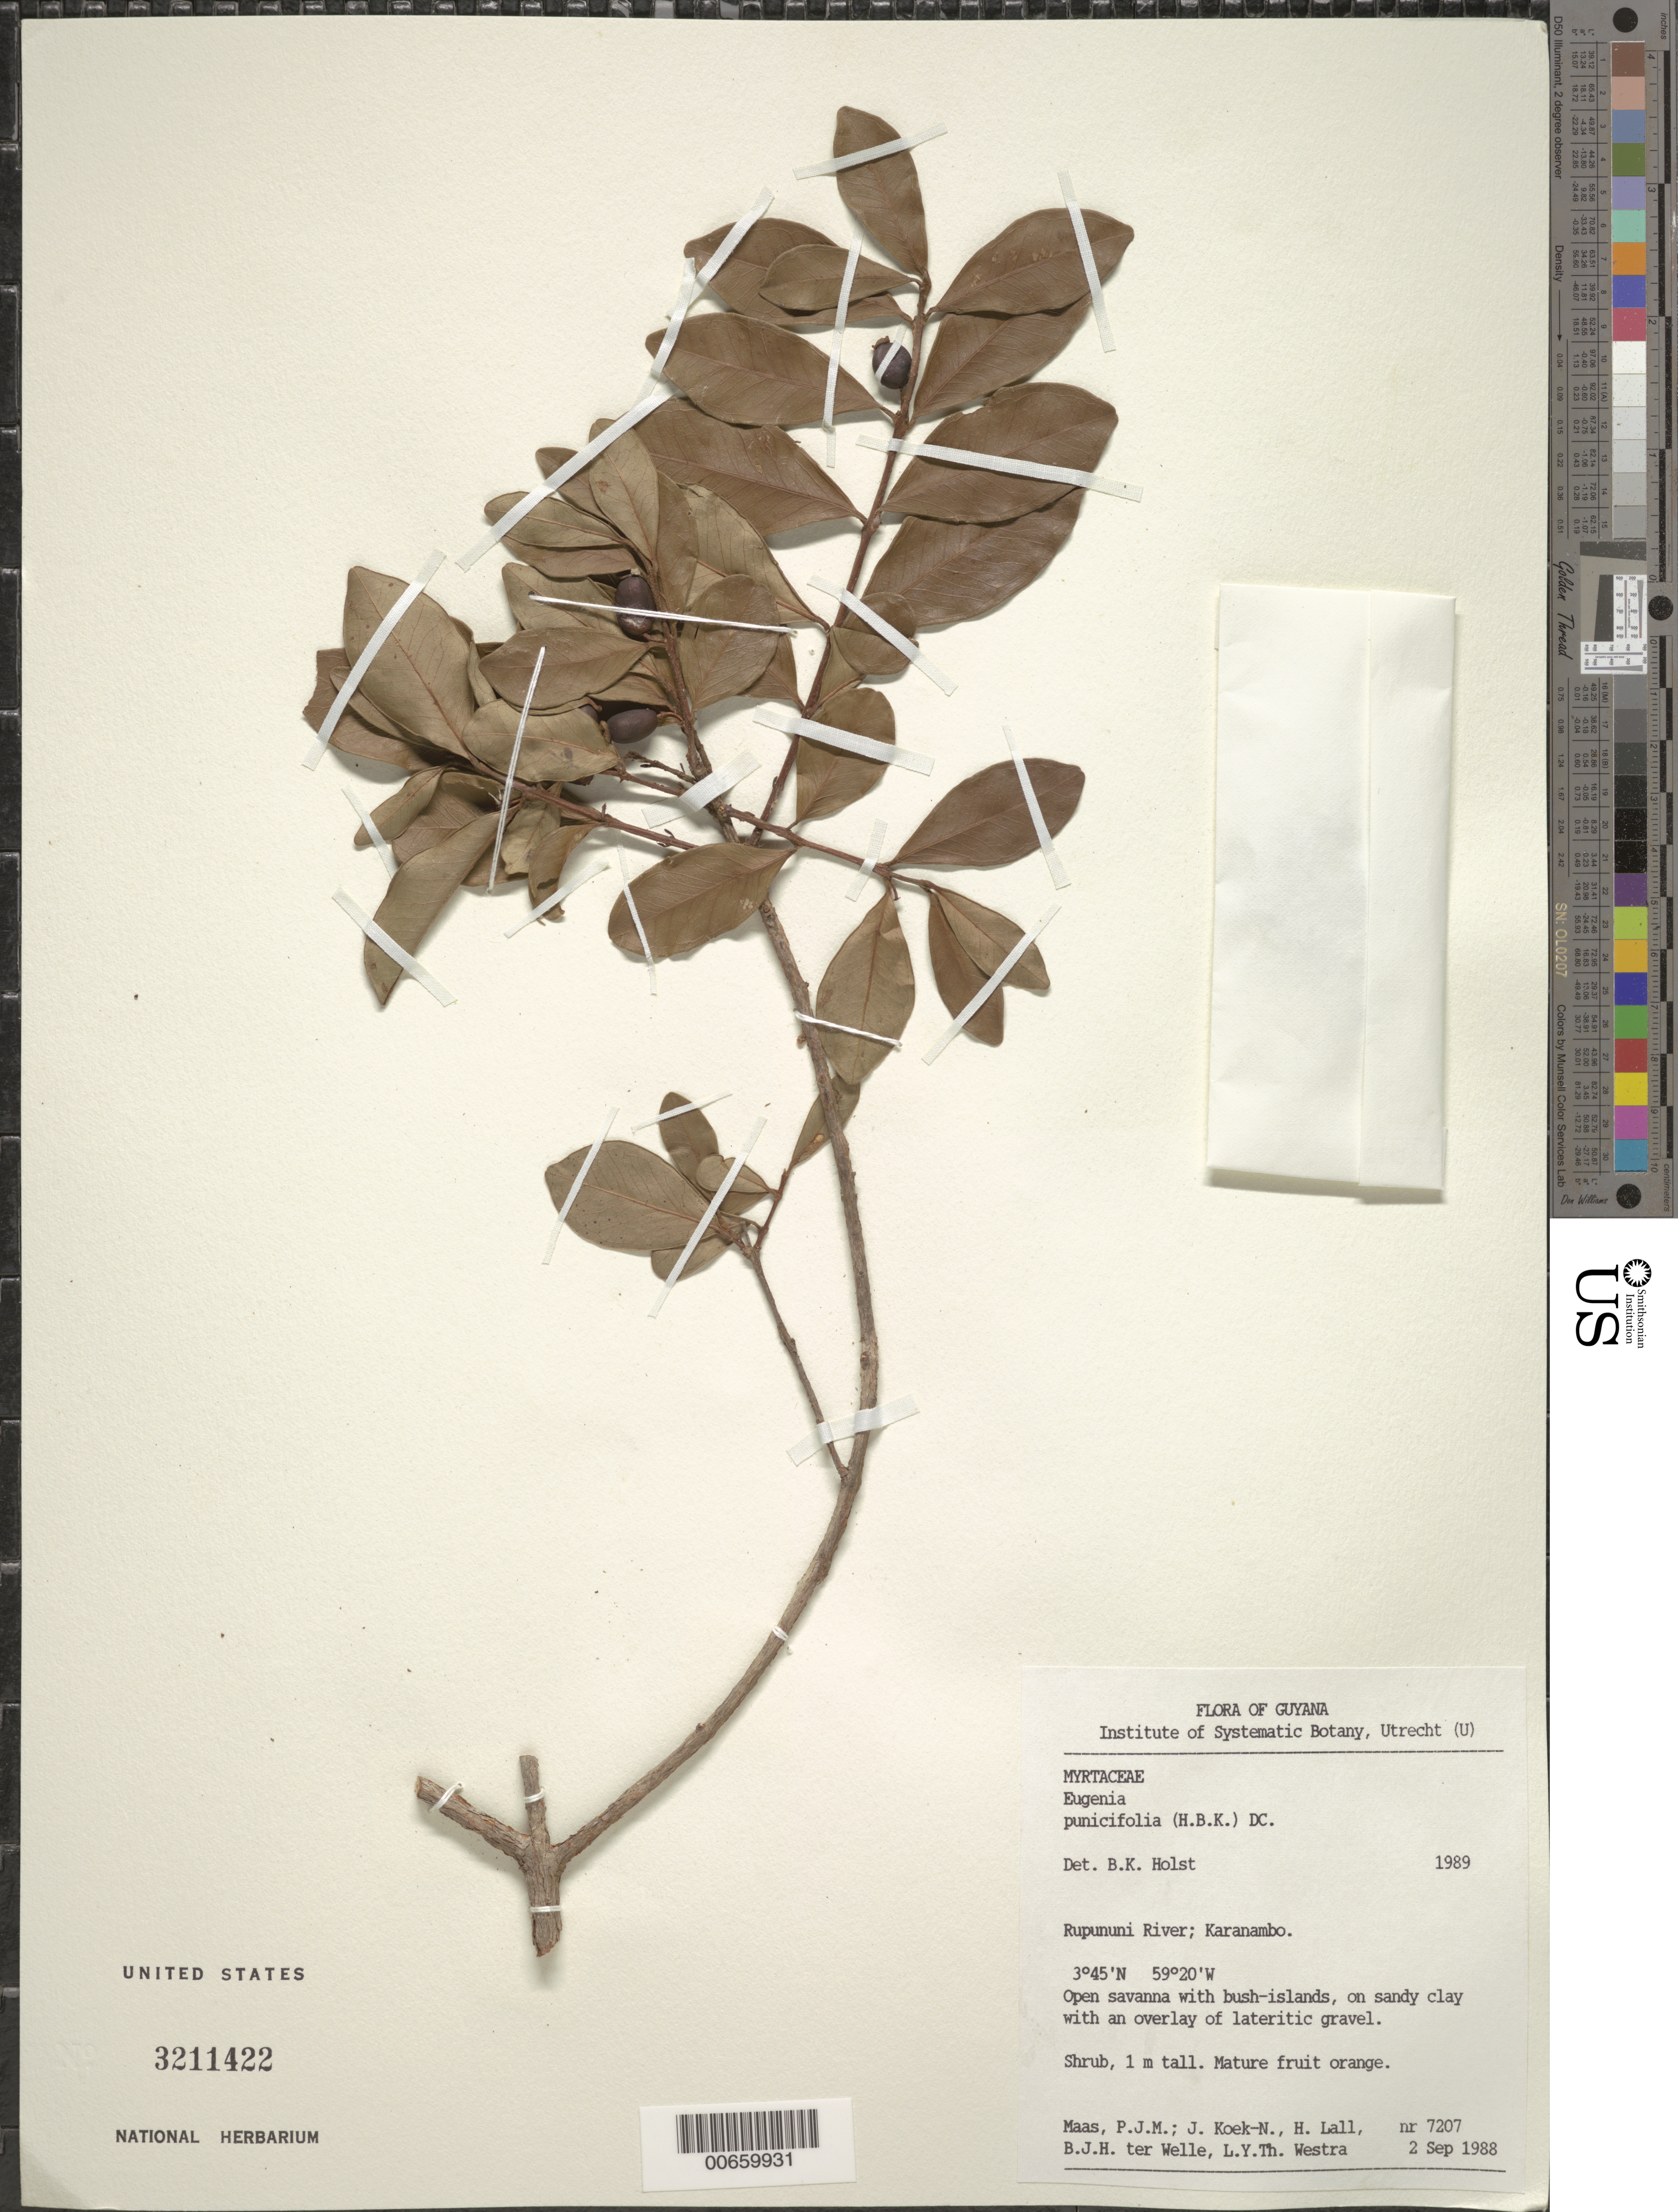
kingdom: Plantae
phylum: Tracheophyta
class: Magnoliopsida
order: Myrtales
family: Myrtaceae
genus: Eugenia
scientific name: Eugenia punicifolia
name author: (Kunth) DC.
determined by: Holst, Bruce K.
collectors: P. Maas, J. Koek-Noorman, H. Lall, B. Welle & L. Y. T. Westra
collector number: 7207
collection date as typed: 2-Sep-88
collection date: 1988-09-02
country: Guyana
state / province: U. Takutu-U. Essequibo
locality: Karanambo, Rupununi River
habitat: Open savanna, sandy clay with overlay of lateritic gravel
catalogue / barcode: US 3211422